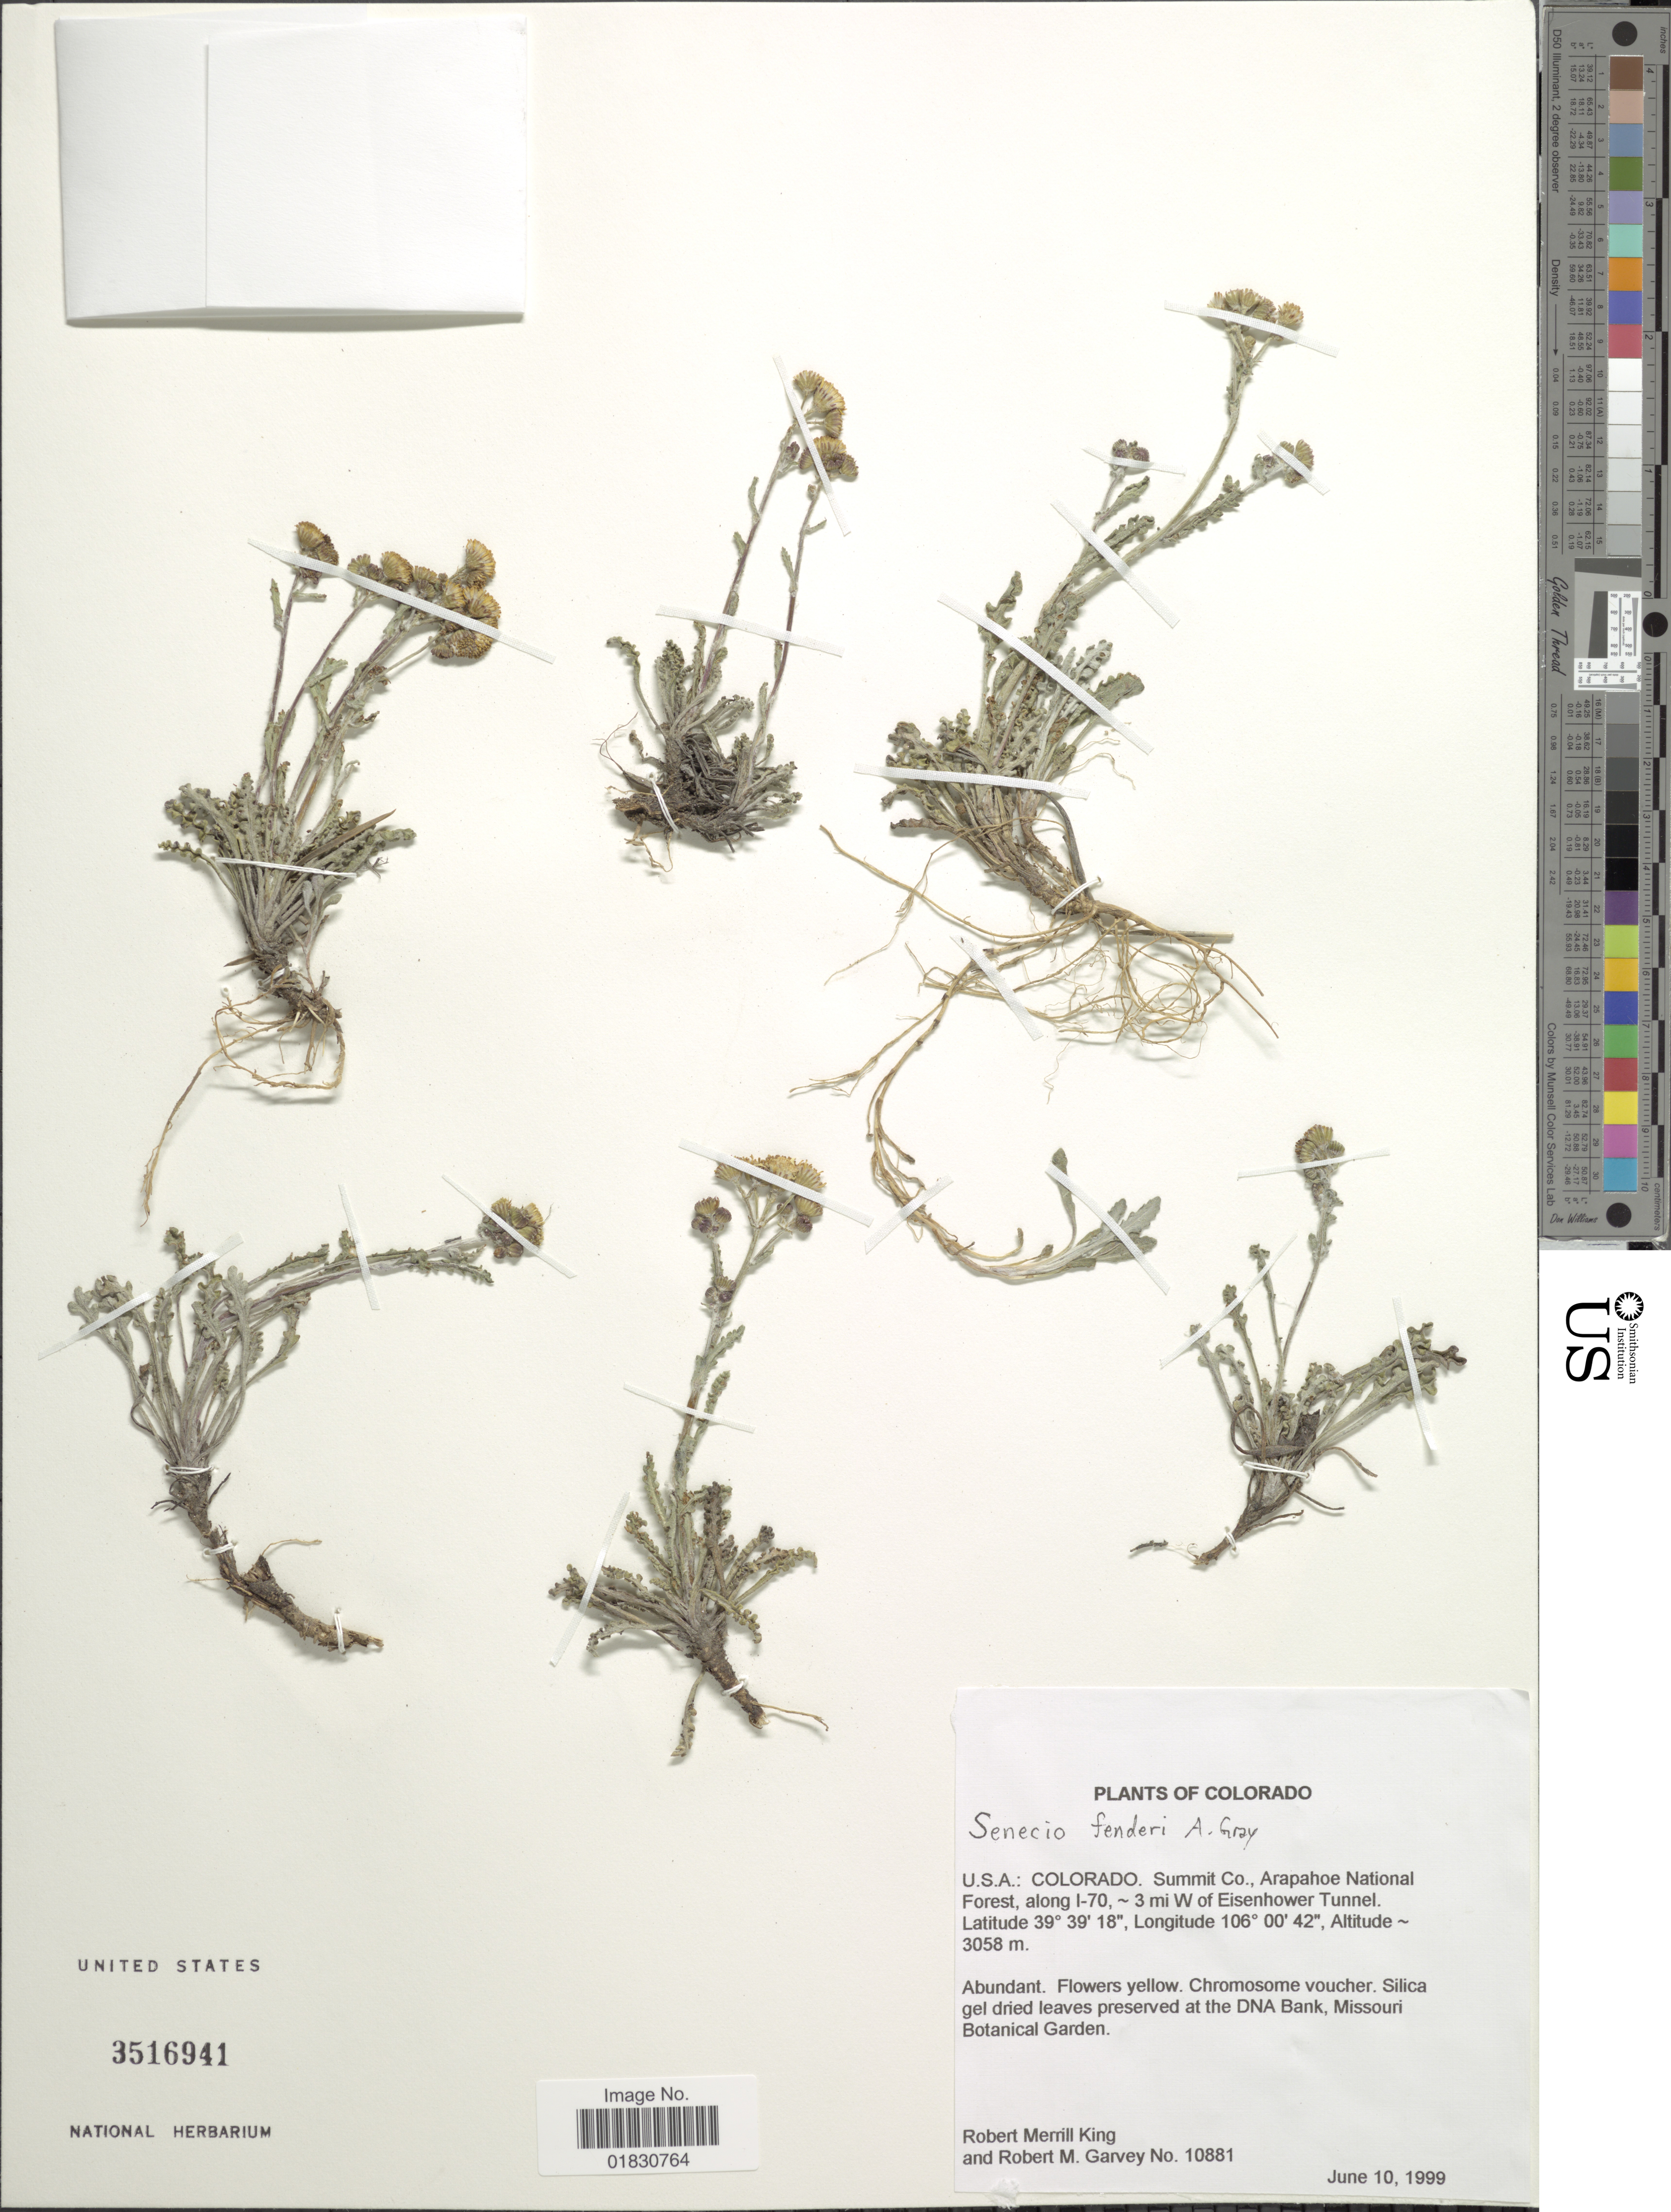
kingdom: Plantae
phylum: Tracheophyta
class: Magnoliopsida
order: Asterales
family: Asteraceae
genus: Packera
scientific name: Packera fendleri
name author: (A. Gray) W.A. Weber & Á. Löve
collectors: R. M. King & R. Garvey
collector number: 10881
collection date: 1999-06-10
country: United States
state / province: Colorado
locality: Colorado, Summit Co., Arapahoe National Forest, along I-70, 3 mi W of Eisenhower Tunnel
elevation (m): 3058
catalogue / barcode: US 3516941